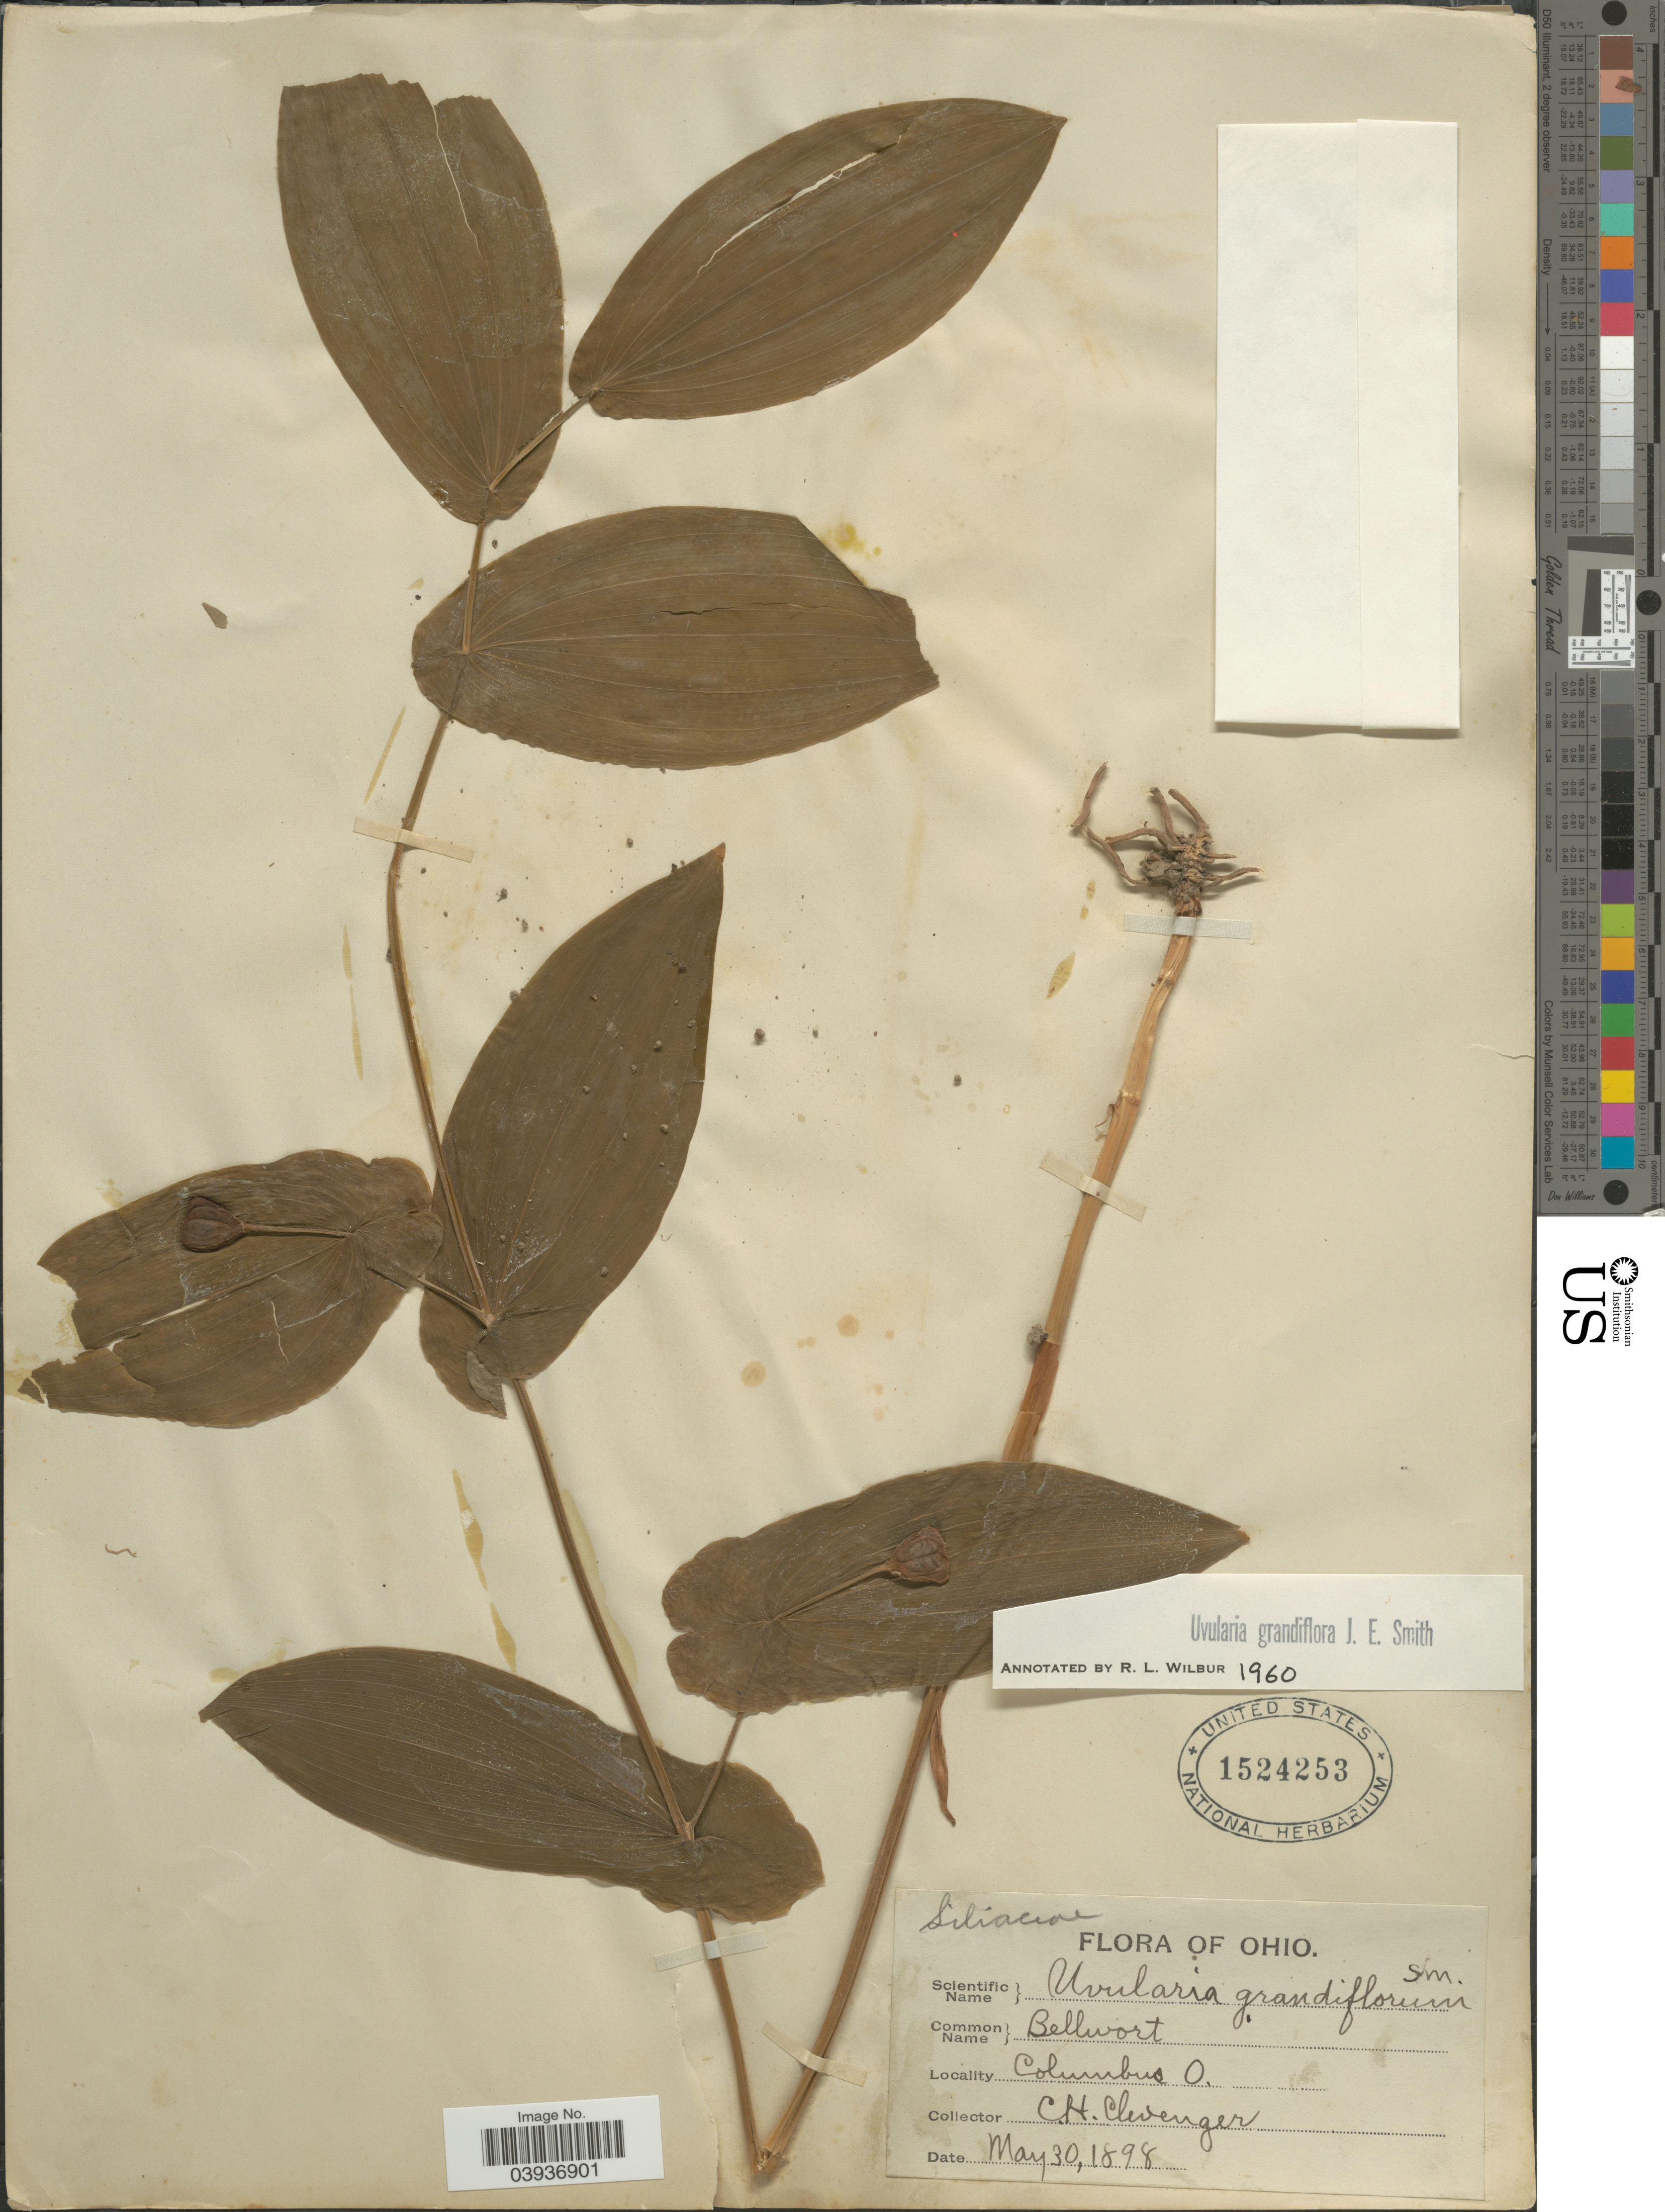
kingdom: Plantae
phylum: Tracheophyta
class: Liliopsida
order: Liliales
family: Colchicaceae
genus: Uvularia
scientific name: Uvularia grandiflora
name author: Sm.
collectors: C. H. Clevenger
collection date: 1898-05-30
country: United States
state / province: Ohio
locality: Columbus.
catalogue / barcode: US 1524253